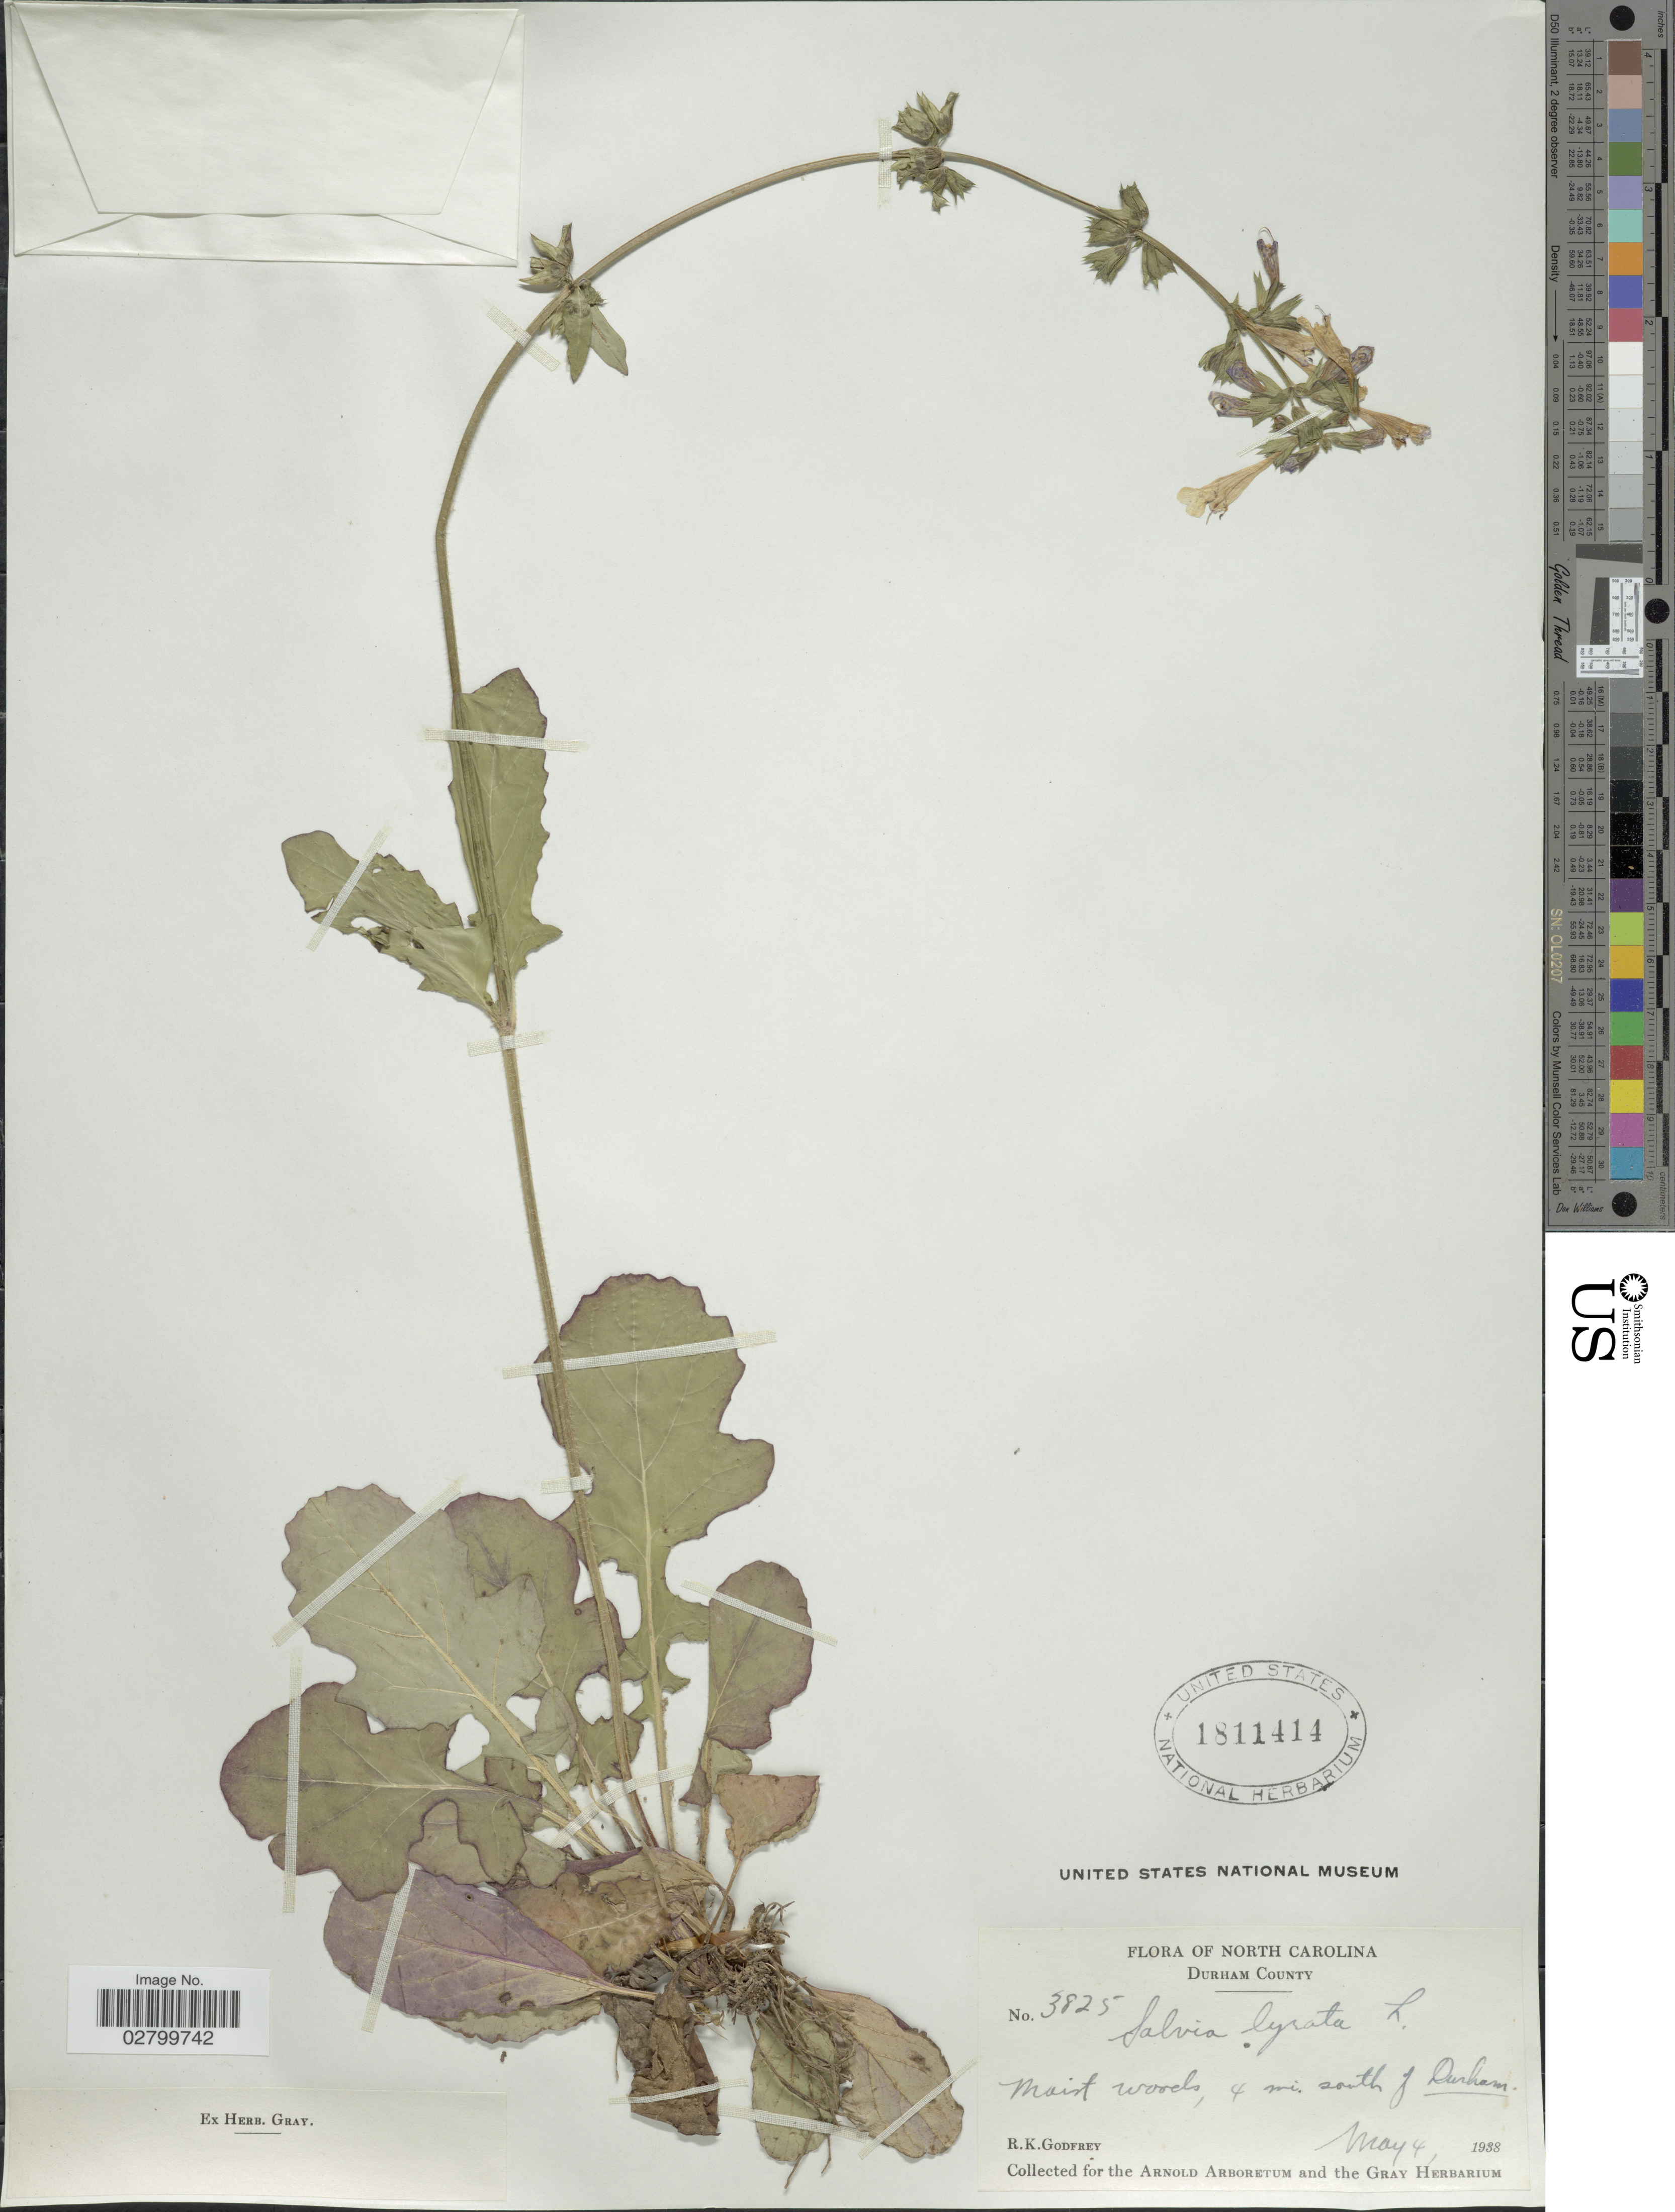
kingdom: Plantae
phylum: Tracheophyta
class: Magnoliopsida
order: Lamiales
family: Lamiaceae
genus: Salvia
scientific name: Salvia lyrata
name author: L.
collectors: R. K. Godfrey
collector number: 3825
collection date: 1938-05-04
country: United States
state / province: North Carolina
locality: Durham County. Moist woods, 4 mi. south of Durham.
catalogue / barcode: US 1811414